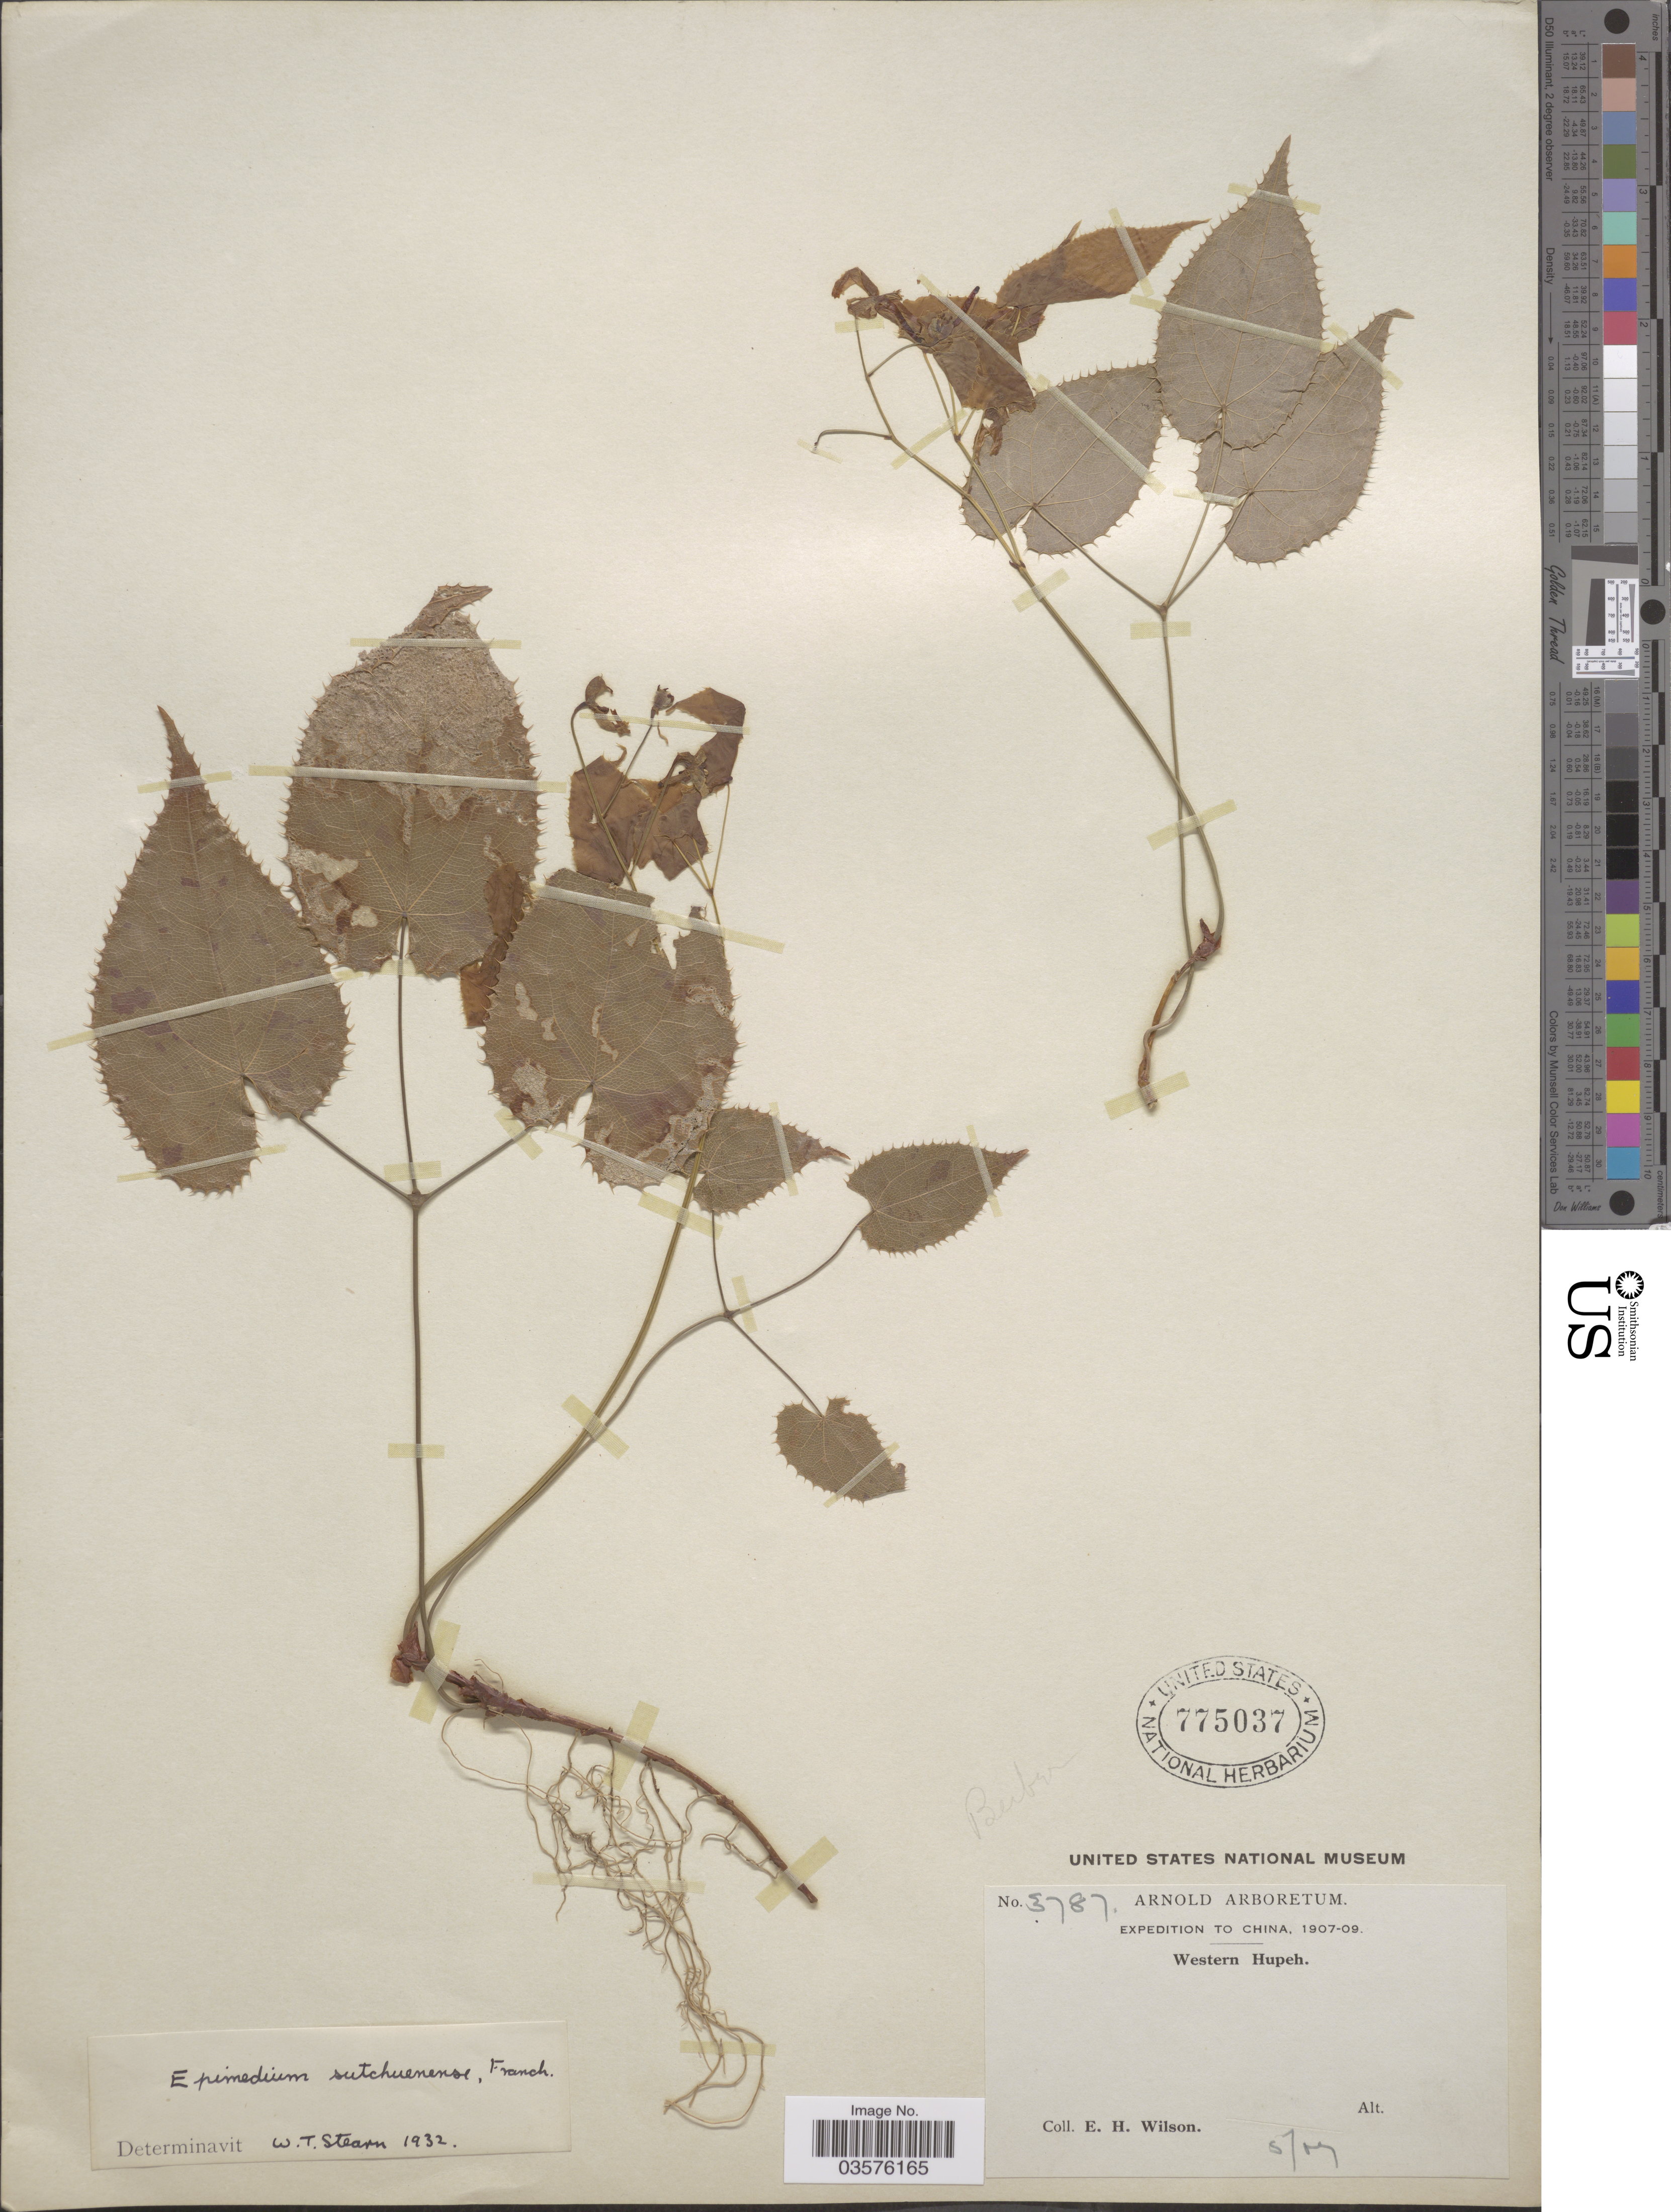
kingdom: Plantae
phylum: Tracheophyta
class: Magnoliopsida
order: Ranunculales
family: Berberidaceae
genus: Epimedium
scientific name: Epimedium sutchuenense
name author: Franch.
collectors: E. Wilson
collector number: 3787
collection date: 1907-05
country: China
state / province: Hubei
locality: Western Hupeh.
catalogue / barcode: US 775037